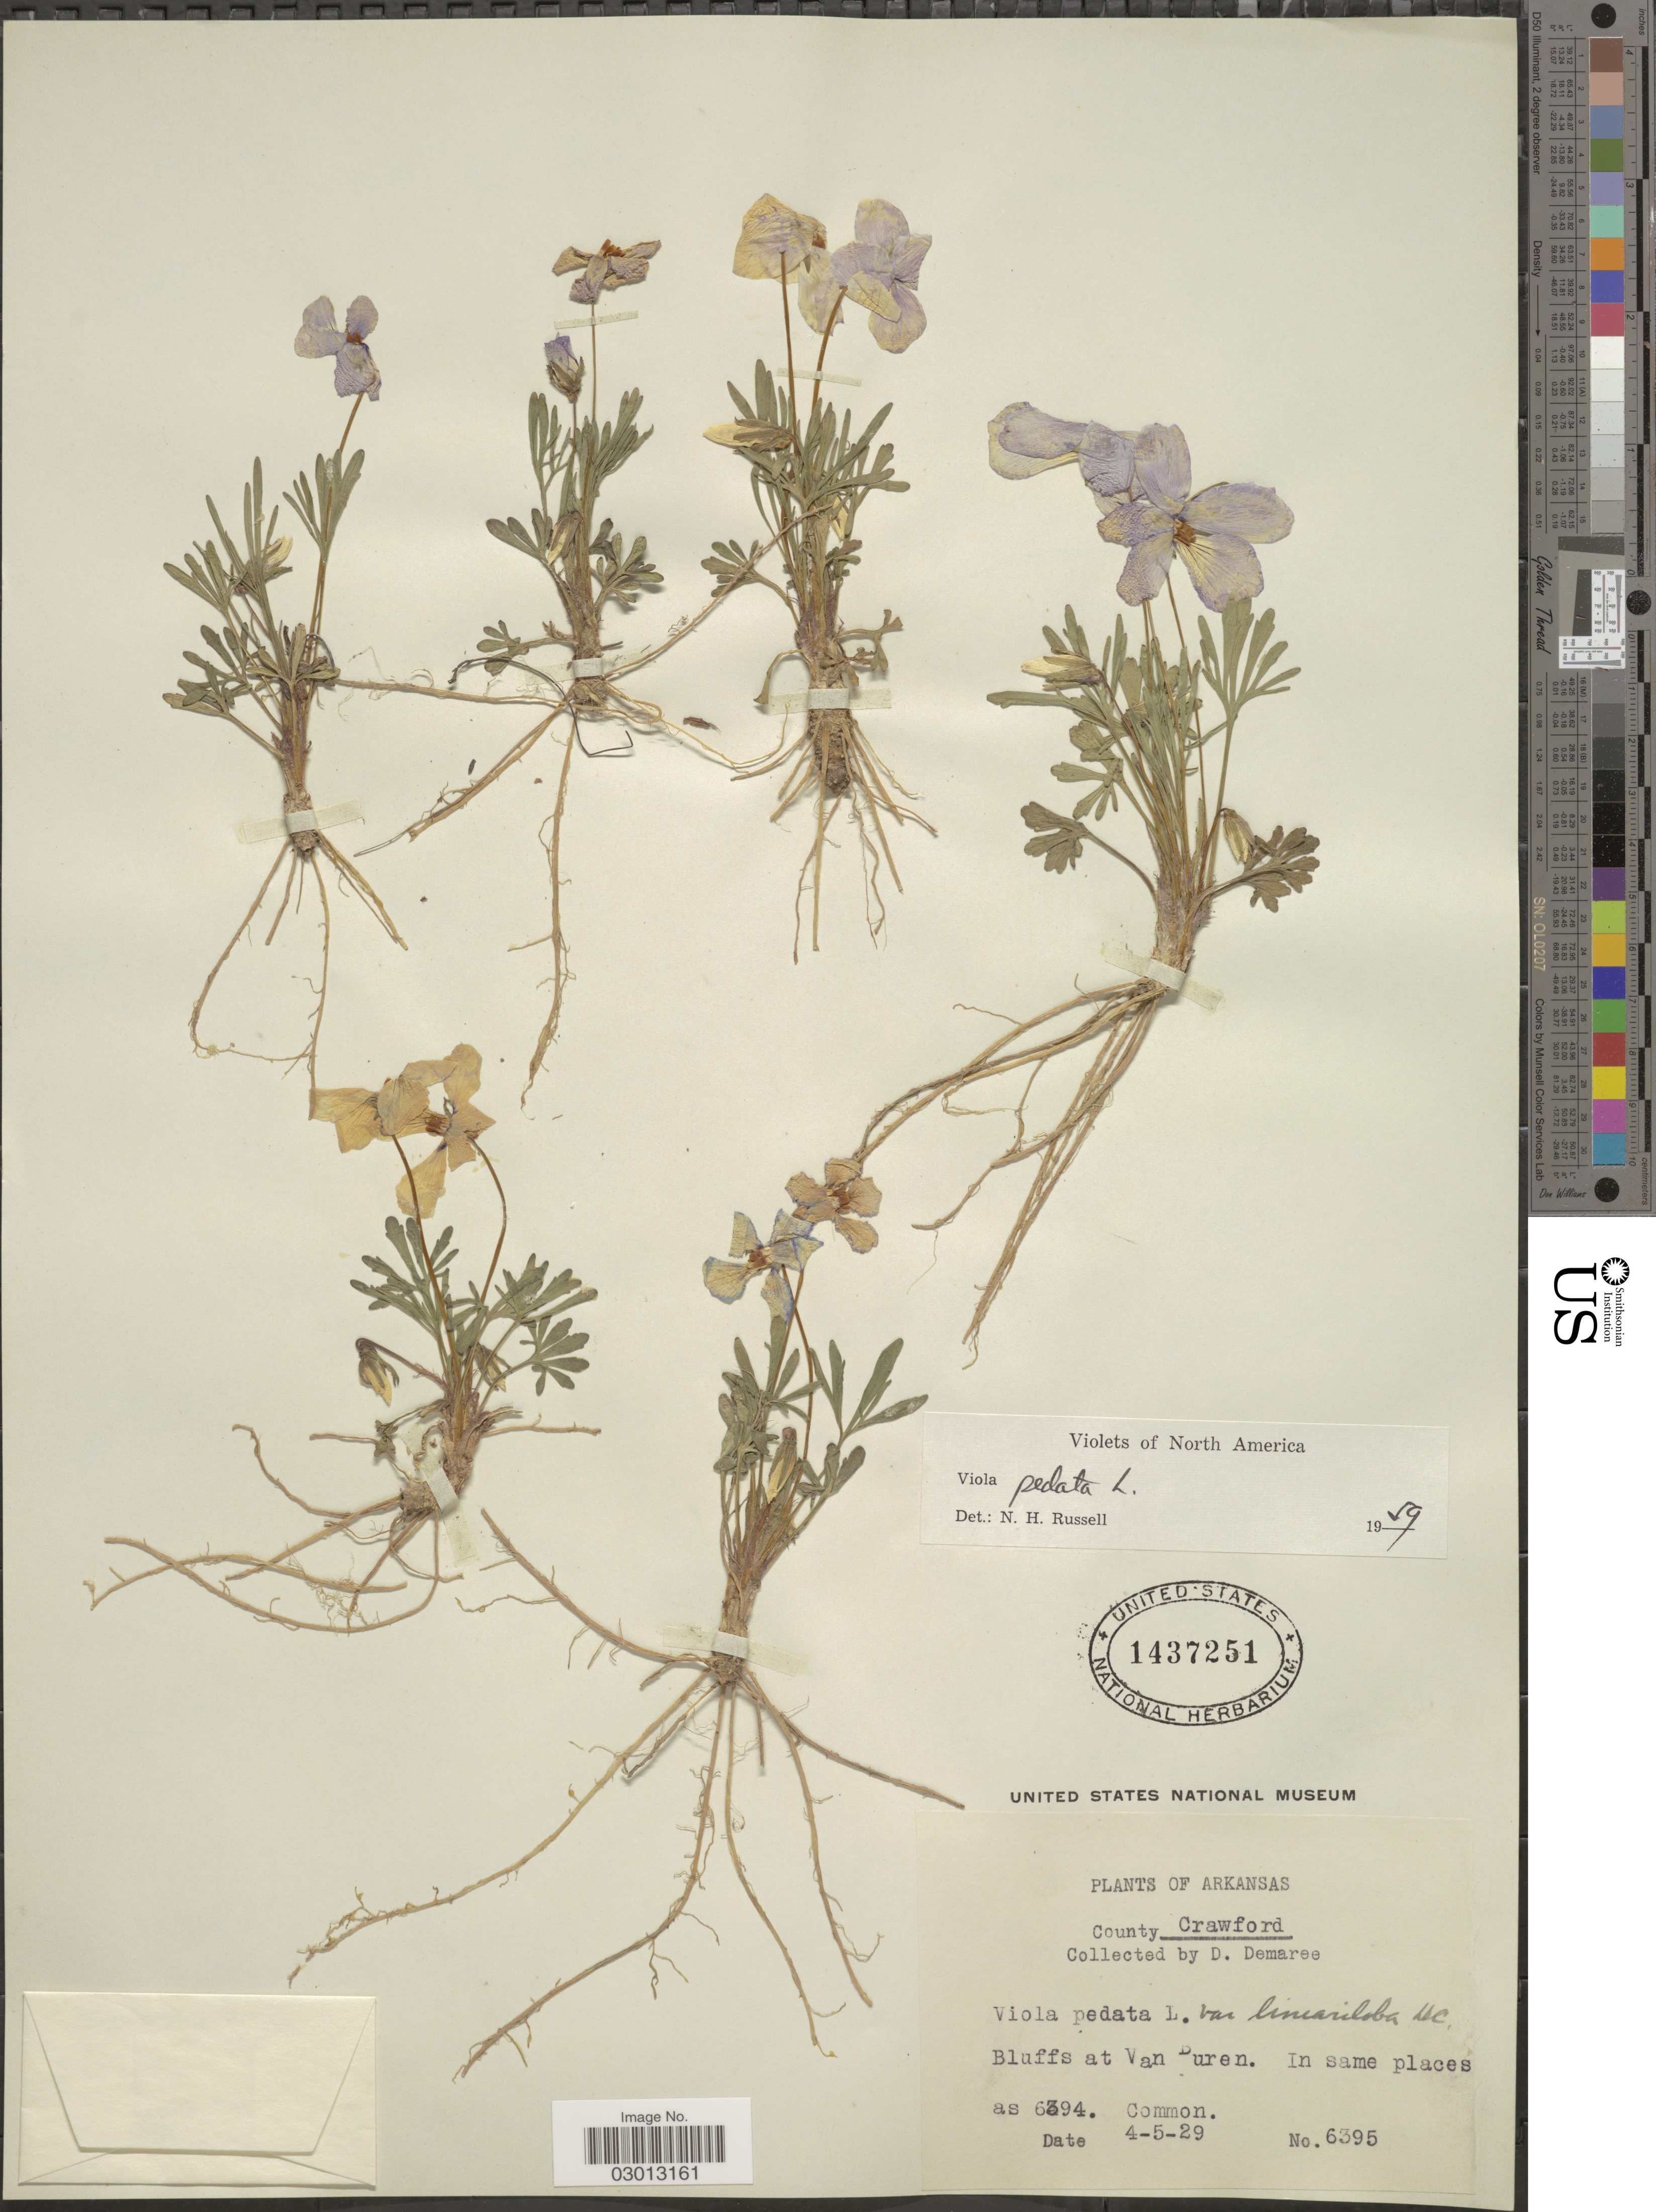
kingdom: Plantae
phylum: Tracheophyta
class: Magnoliopsida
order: Malpighiales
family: Violaceae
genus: Viola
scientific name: Viola pedata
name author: L.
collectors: D. Demaree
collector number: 6395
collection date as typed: Transcribed d/m/y: 5/4/29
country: United States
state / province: Arkansas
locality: County Crawford. Bluffs at Van Buren.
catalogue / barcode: US 1437251